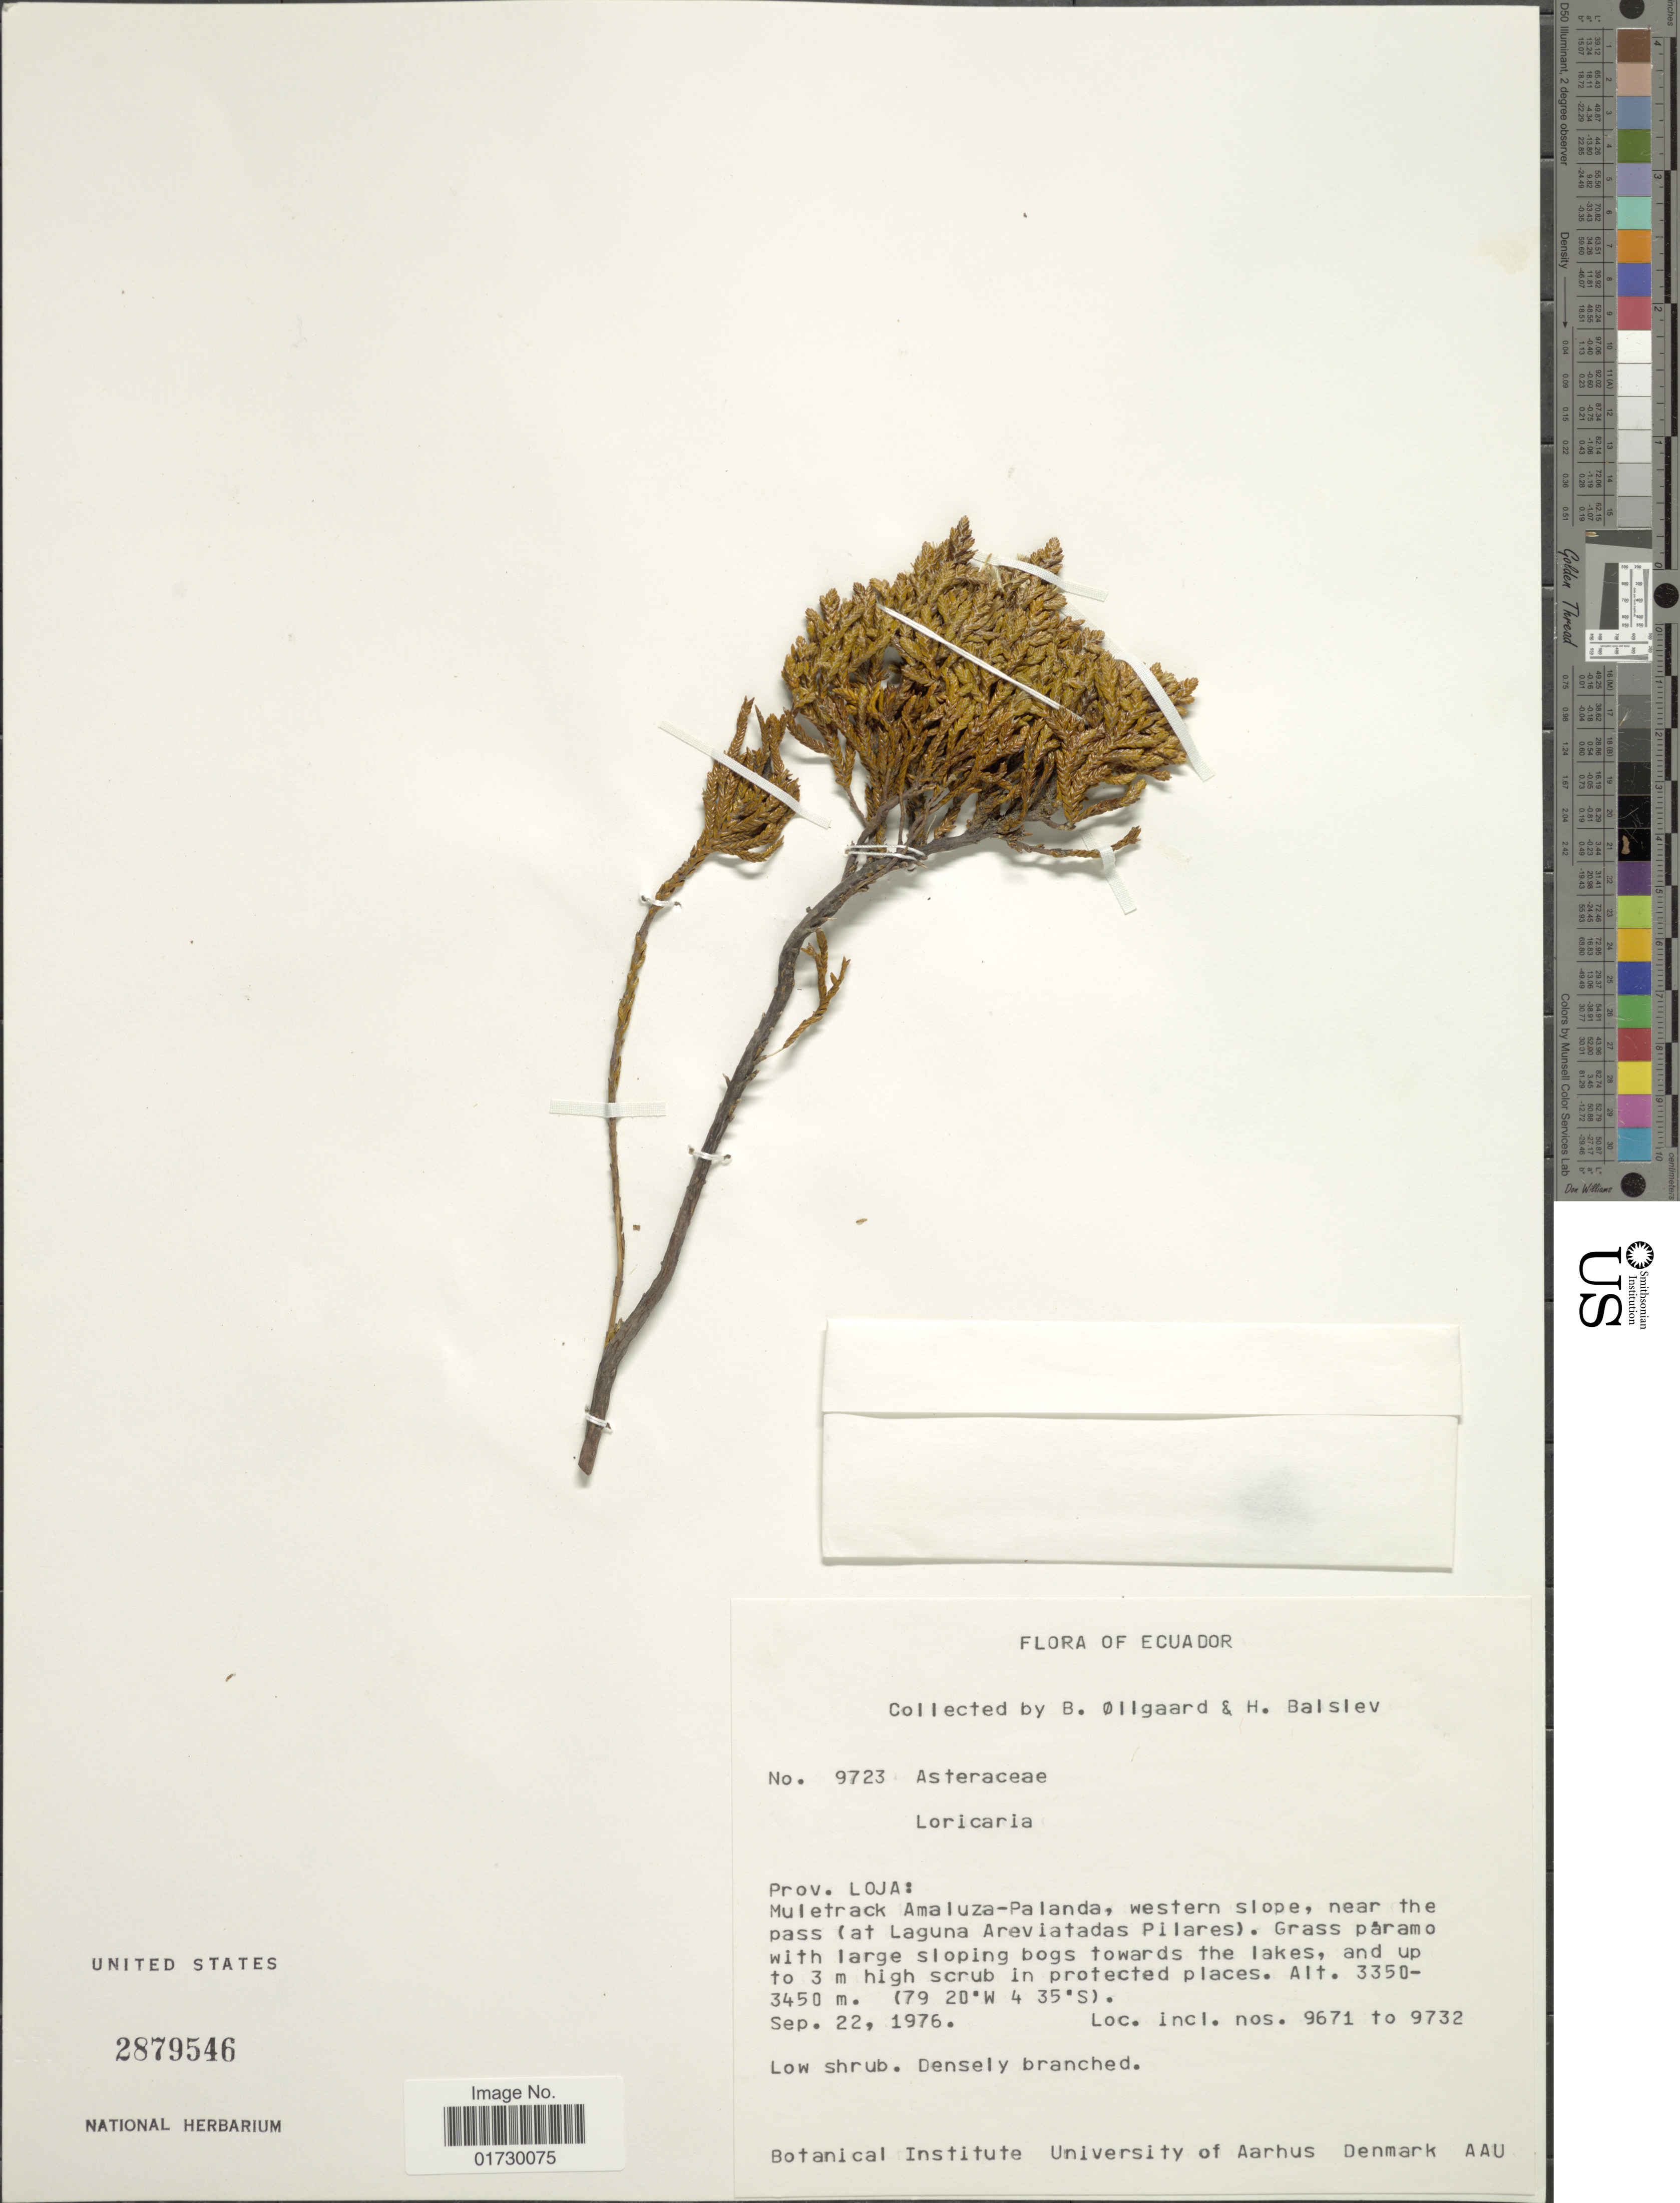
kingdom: Plantae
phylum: Tracheophyta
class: Magnoliopsida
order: Asterales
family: Asteraceae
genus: Loricaria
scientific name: Loricaria sp.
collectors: B. Øllgaard & H. Balslev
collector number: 9723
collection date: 1976-09-22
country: Ecuador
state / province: Loja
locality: Prov. Loja: Muletrack Amaluza-Palanda, western slope, near the pass (at Laguna Areviatadas Pilares)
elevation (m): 3350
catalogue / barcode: US 2879546